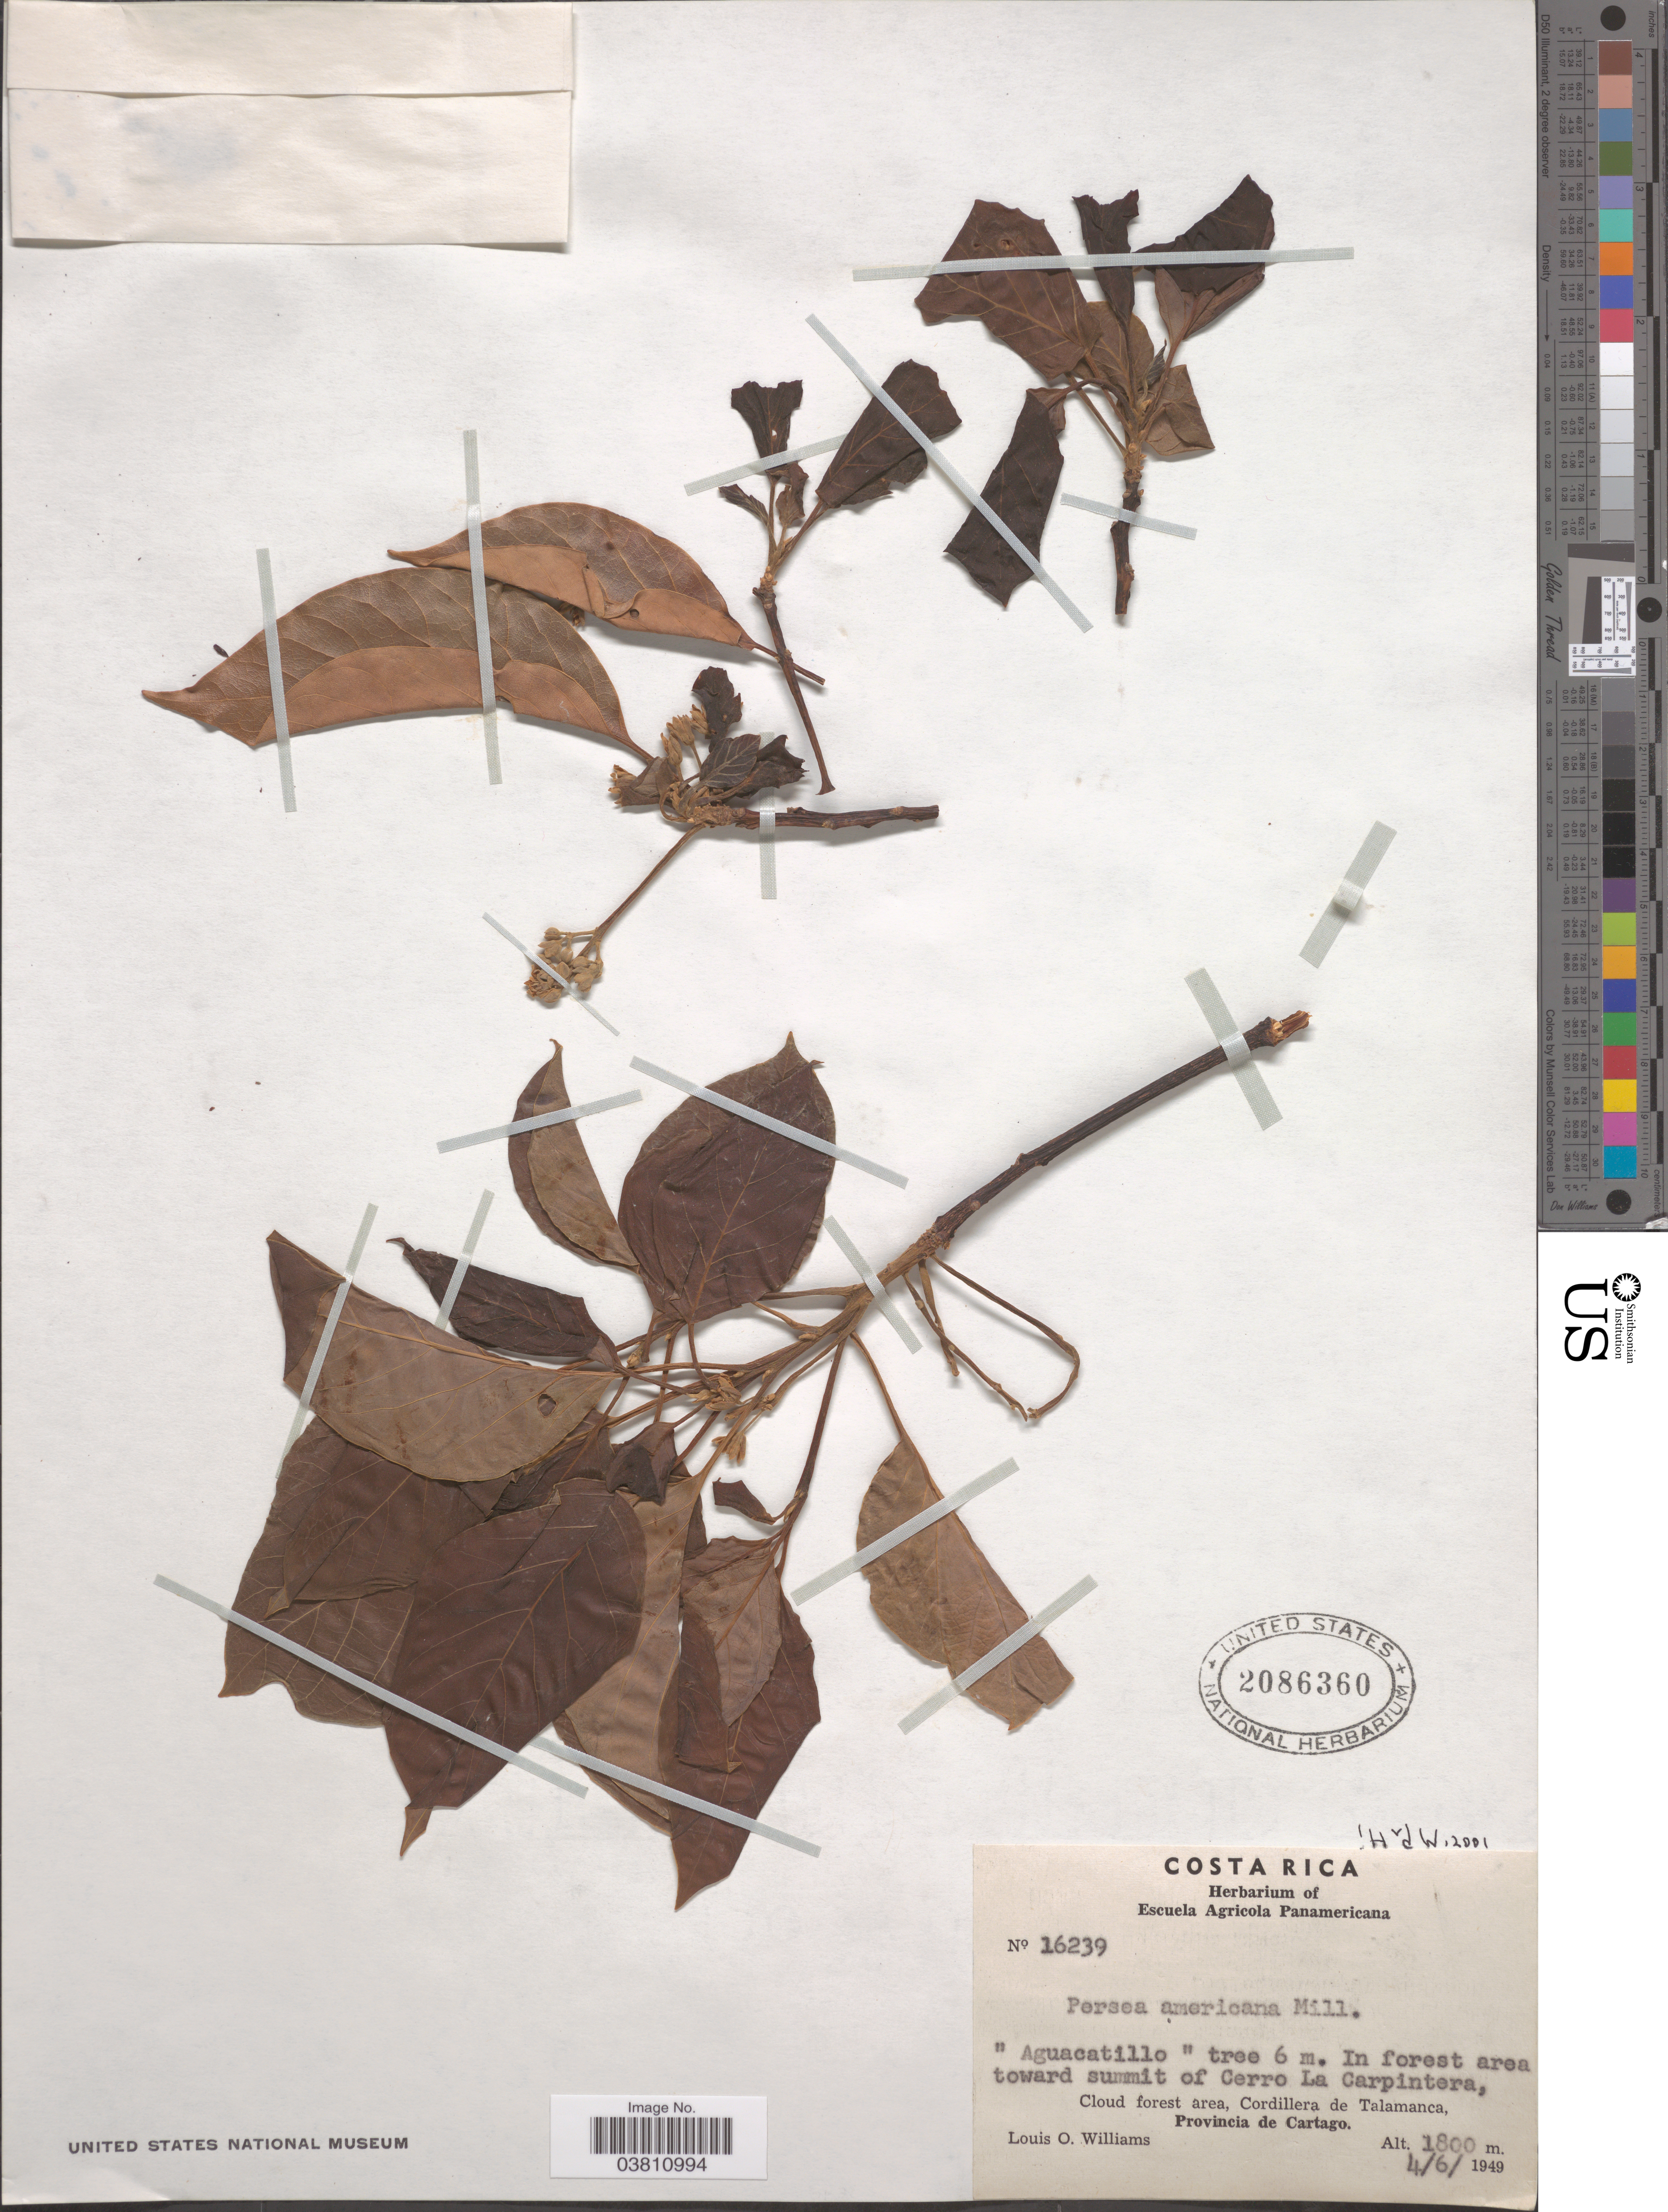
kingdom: Plantae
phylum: Tracheophyta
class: Magnoliopsida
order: Laurales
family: Lauraceae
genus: Persea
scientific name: Persea americana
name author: Mill.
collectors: L. O. Williams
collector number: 16239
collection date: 1949-06-04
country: Costa Rica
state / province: Cartago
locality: In cloud forest area toward summit of Cerro La Carpintera. Cloud forest area, Cordillera de Talamanca.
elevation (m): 1800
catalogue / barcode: US 2086360